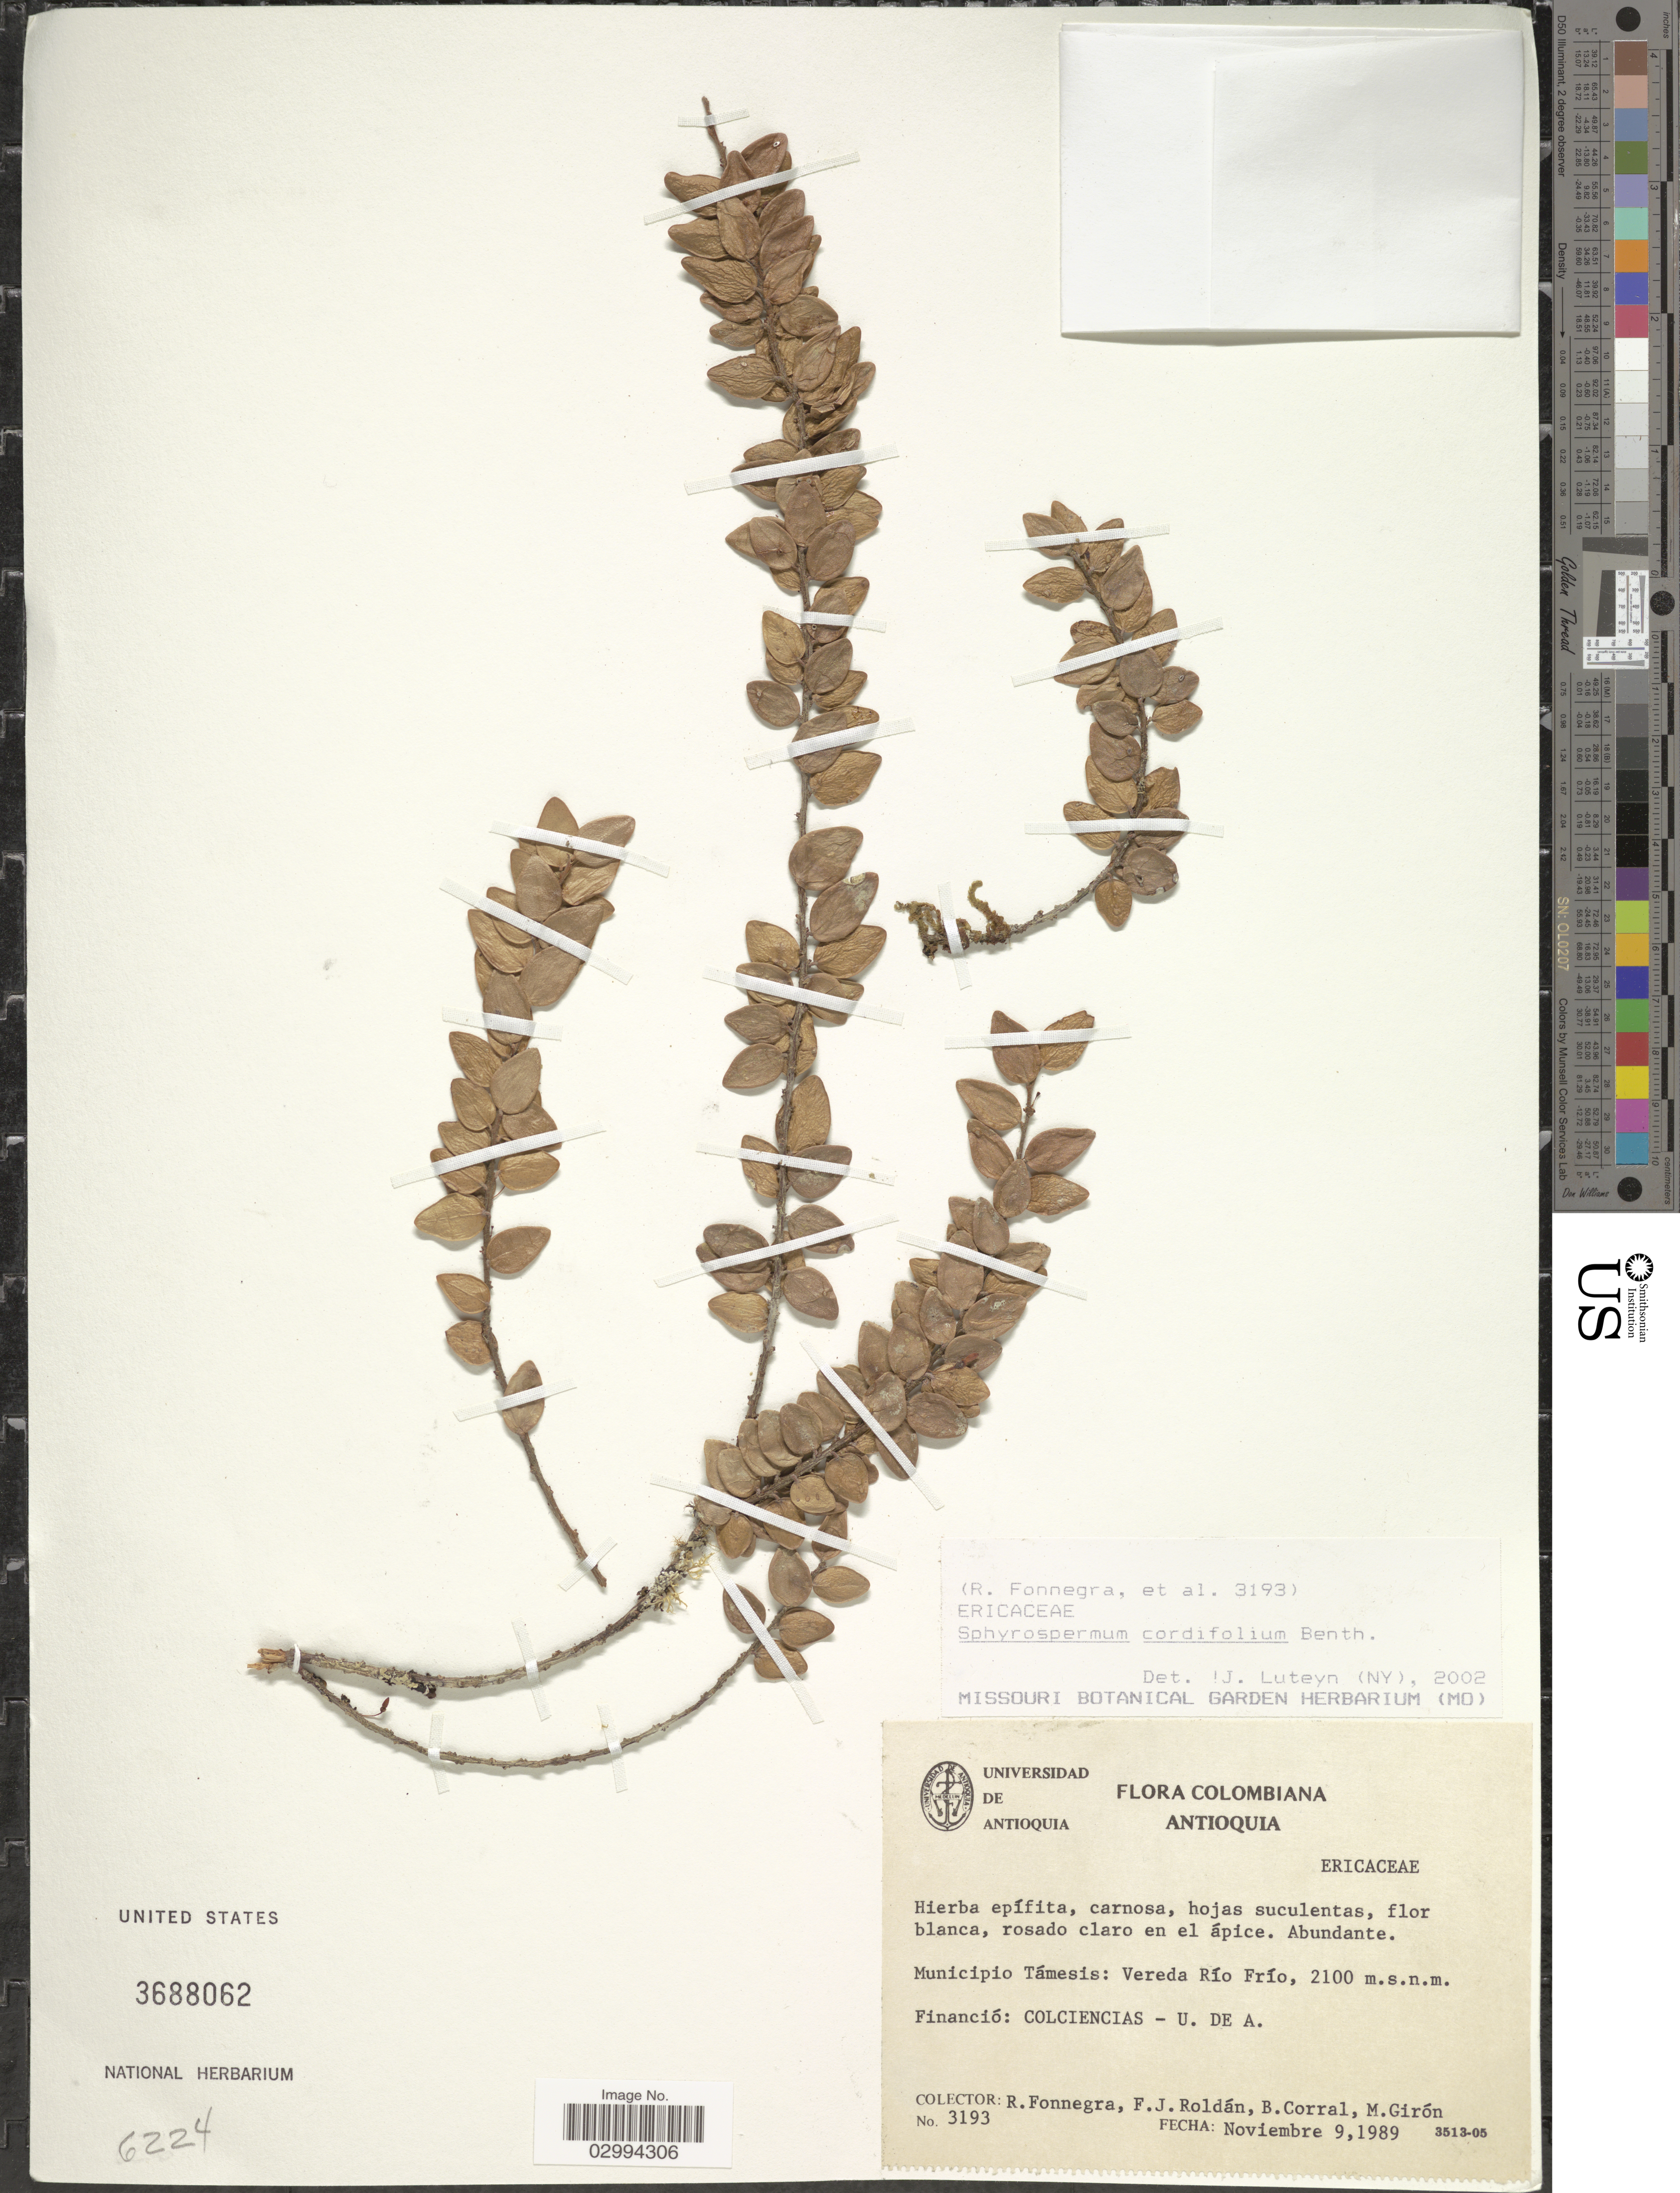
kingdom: Plantae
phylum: Tracheophyta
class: Magnoliopsida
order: Ericales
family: Ericaceae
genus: Sphyrospermum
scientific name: Sphyrospermum cordifolium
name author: Benth.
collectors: R. Fonnegra, F. J. Roldán, B. Corral & M. Girón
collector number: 3193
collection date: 1989-11-09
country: Colombia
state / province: Antioquia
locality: Municipio Támesis: Vereda Río Frío.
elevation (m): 2100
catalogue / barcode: US 3688062